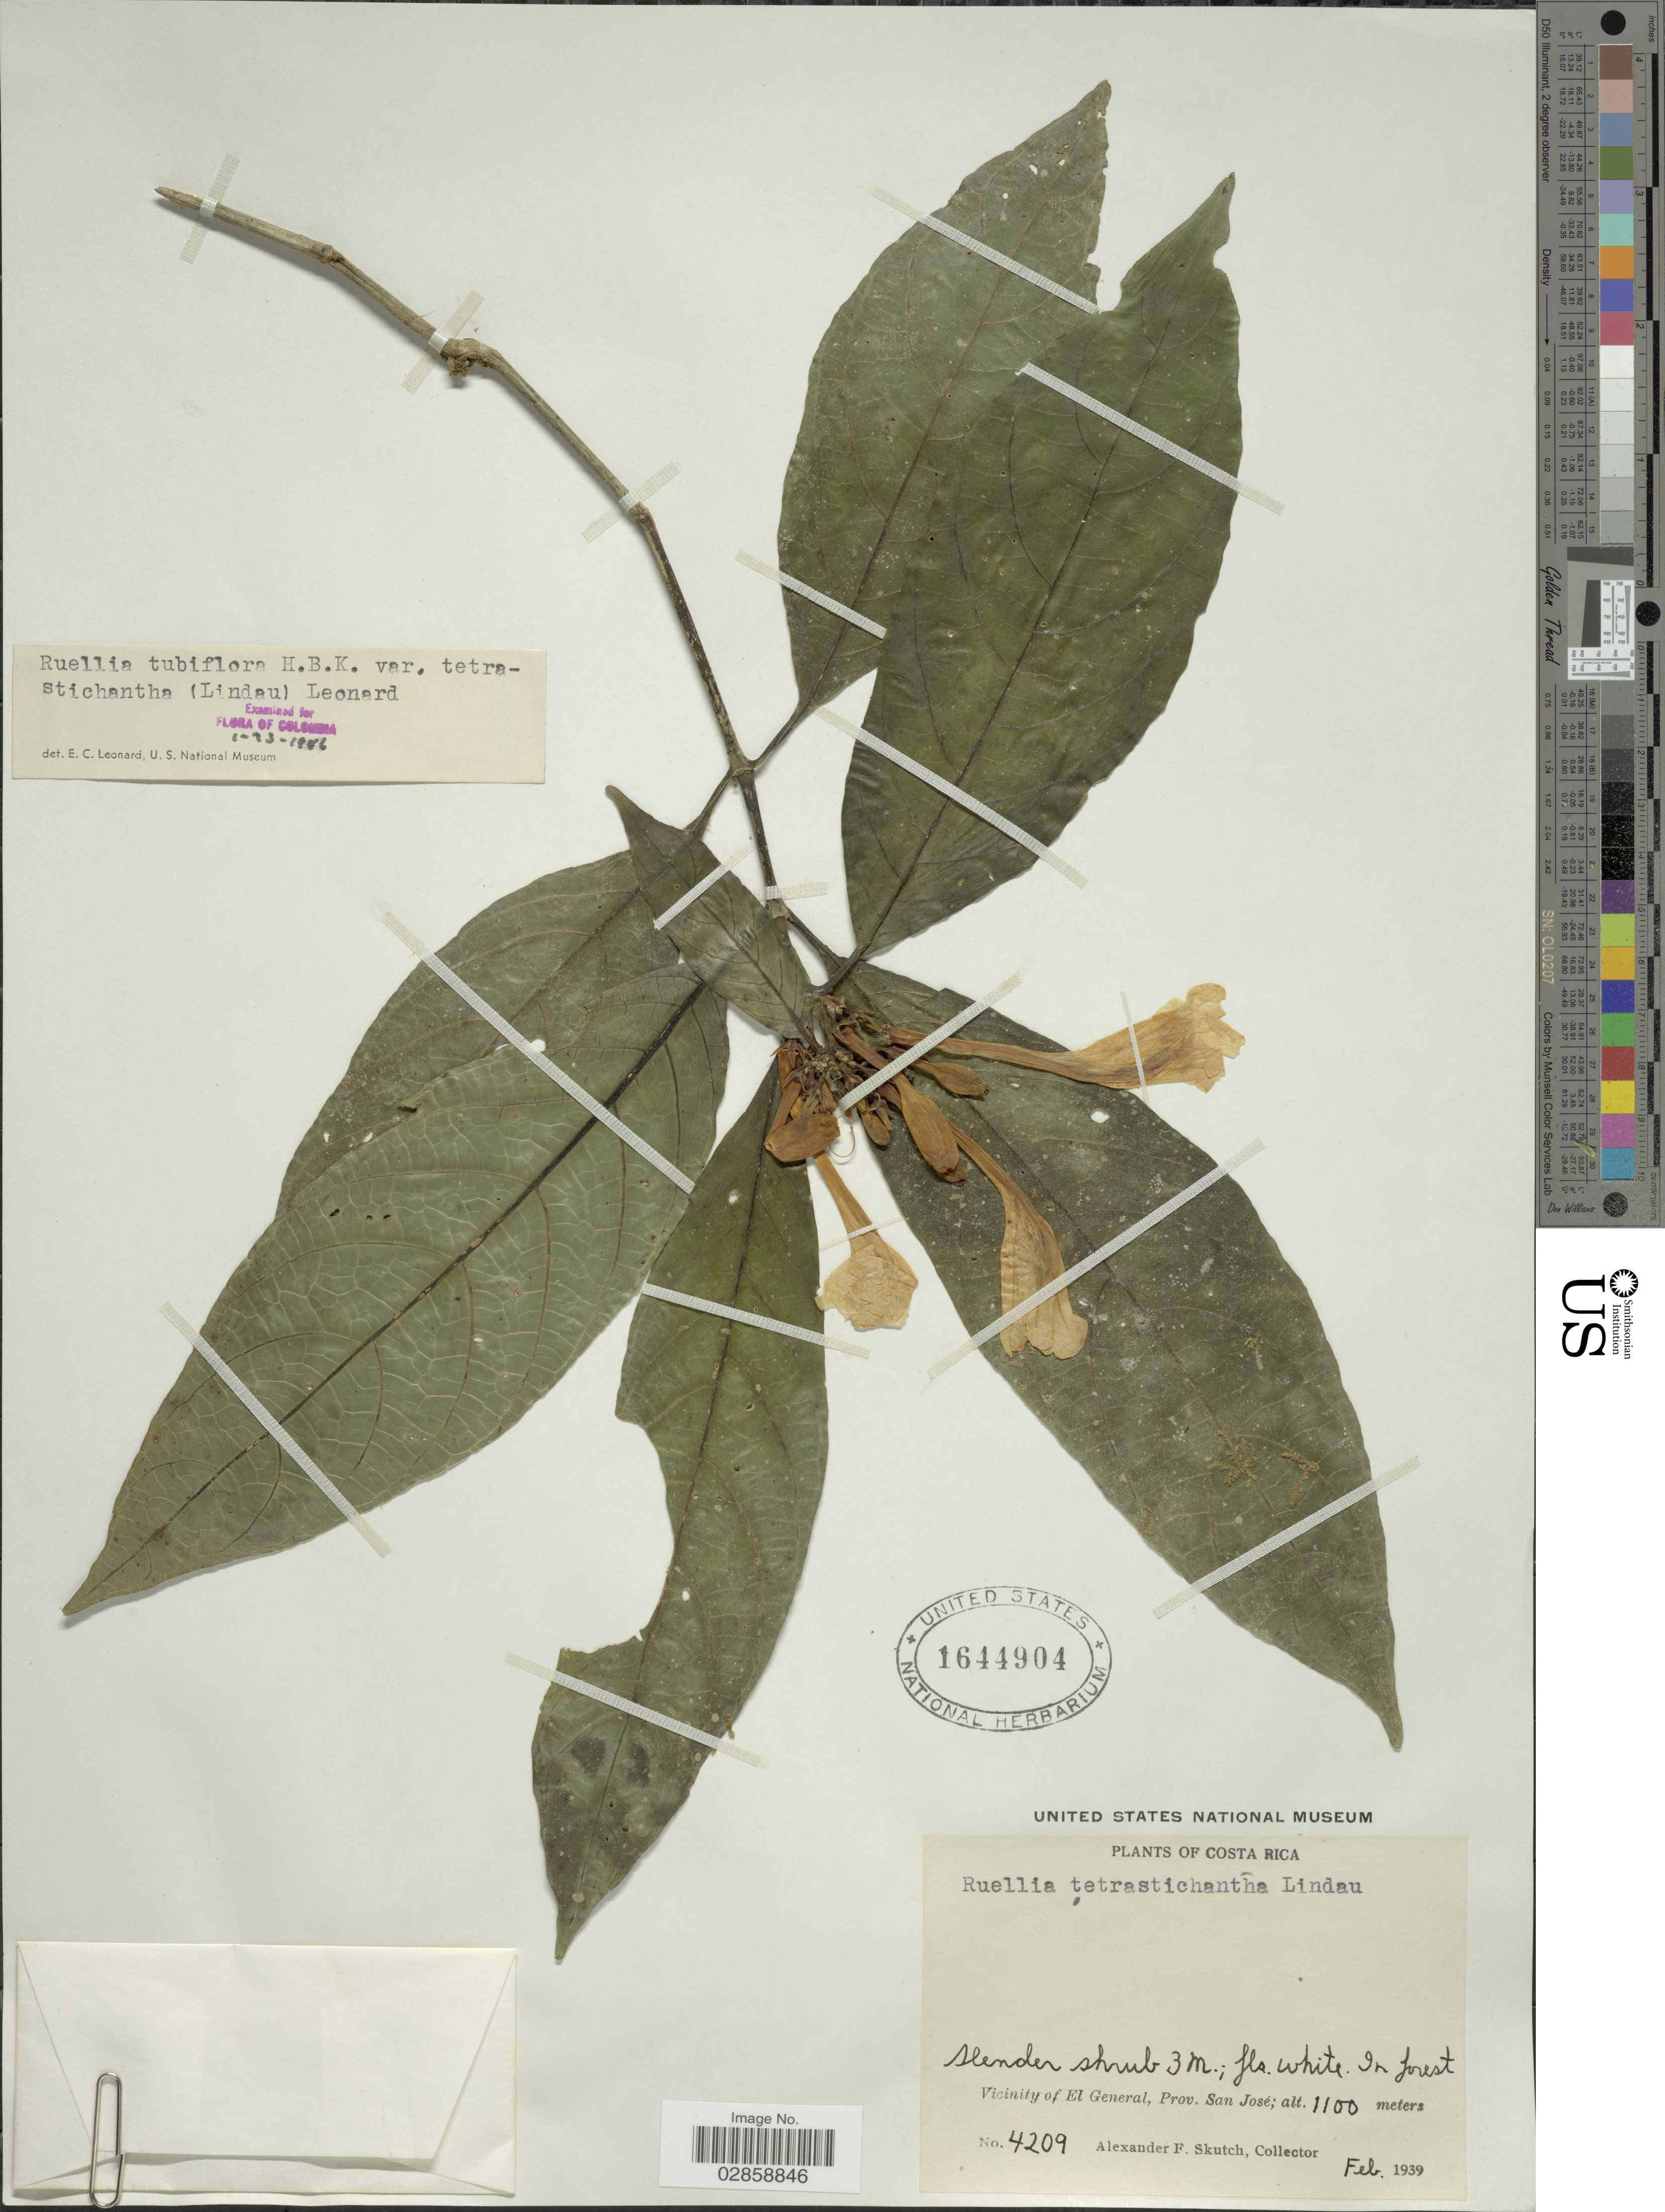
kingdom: Plantae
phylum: Tracheophyta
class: Magnoliopsida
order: Lamiales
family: Acanthaceae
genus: Ruellia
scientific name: Ruellia tubiflora var. tetrastichantha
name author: Kunth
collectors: A. F. Skutch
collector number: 4209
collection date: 1939-02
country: Costa Rica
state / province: San José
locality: Vicinity of El General.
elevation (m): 1100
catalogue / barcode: US 1644904